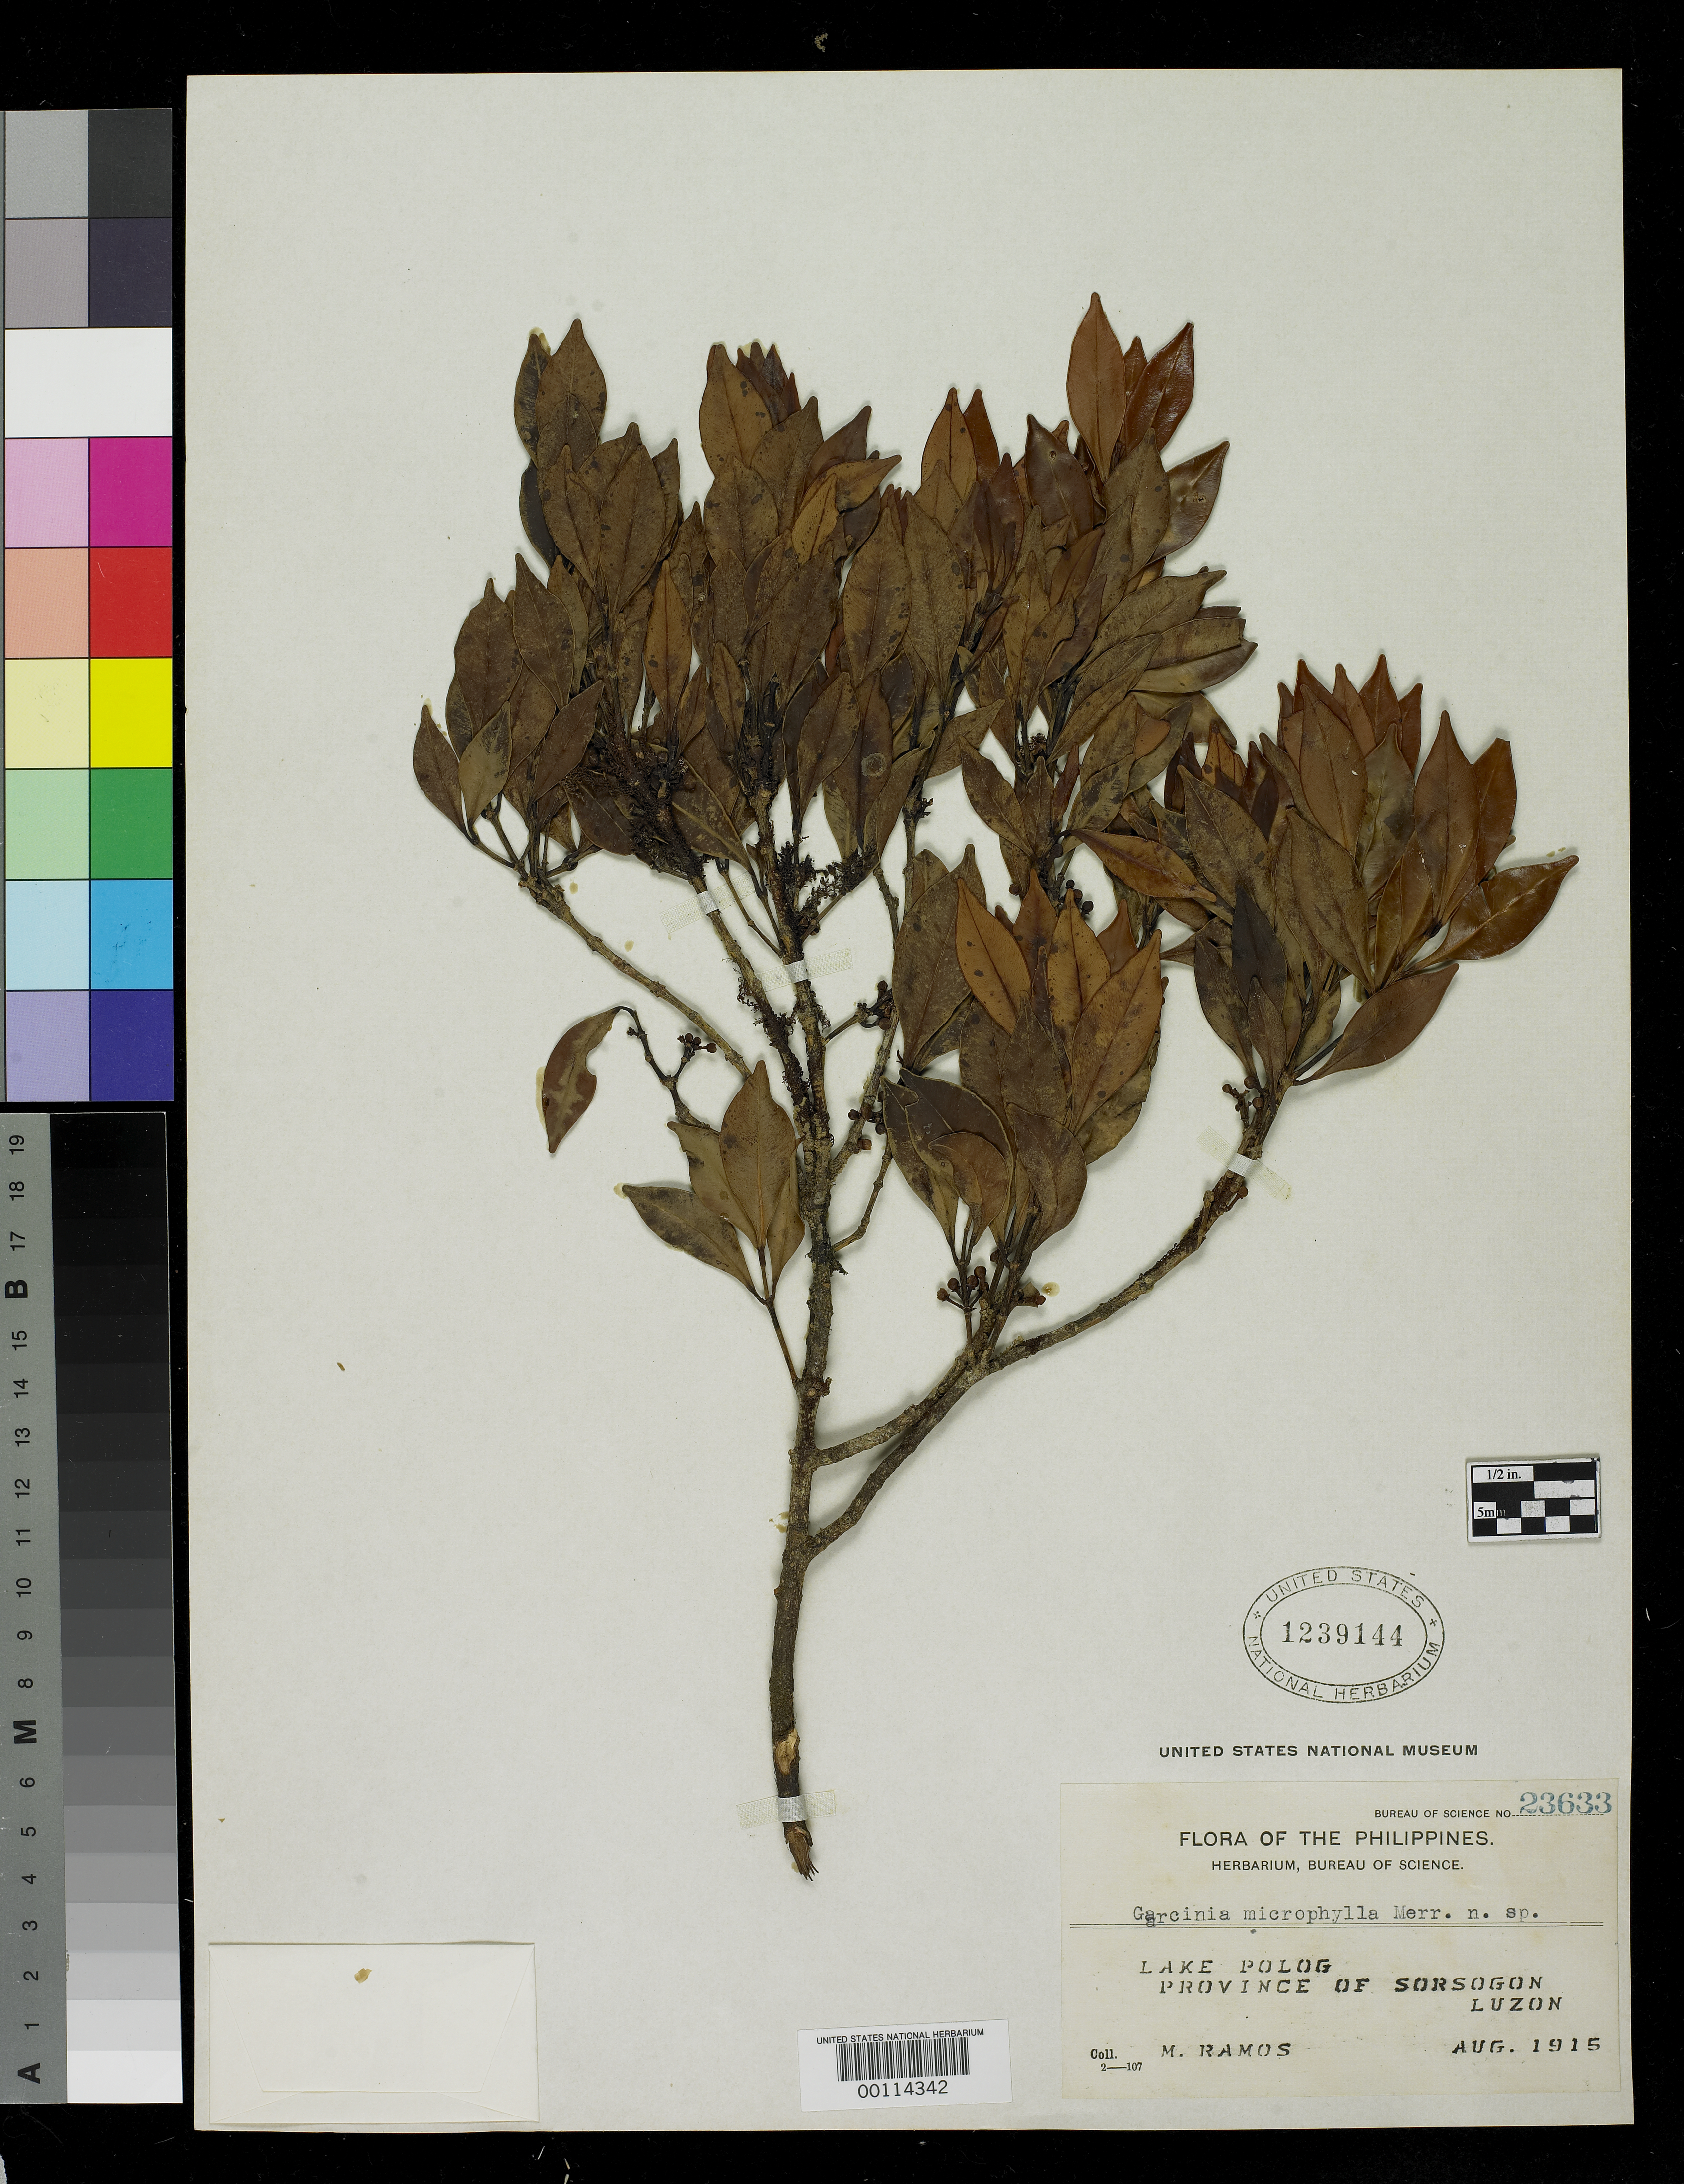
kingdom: Plantae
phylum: Tracheophyta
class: Magnoliopsida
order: Malpighiales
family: Clusiaceae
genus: Garcinia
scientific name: Garcinia microphylla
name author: Merr.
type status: Isotype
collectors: M. Ramos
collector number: Bur. Sci. 23633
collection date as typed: Aug 1915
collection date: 1915-08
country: Philippines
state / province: Bicol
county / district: Sorsogon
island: Luzon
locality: Lake Polog.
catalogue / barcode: US 1239144